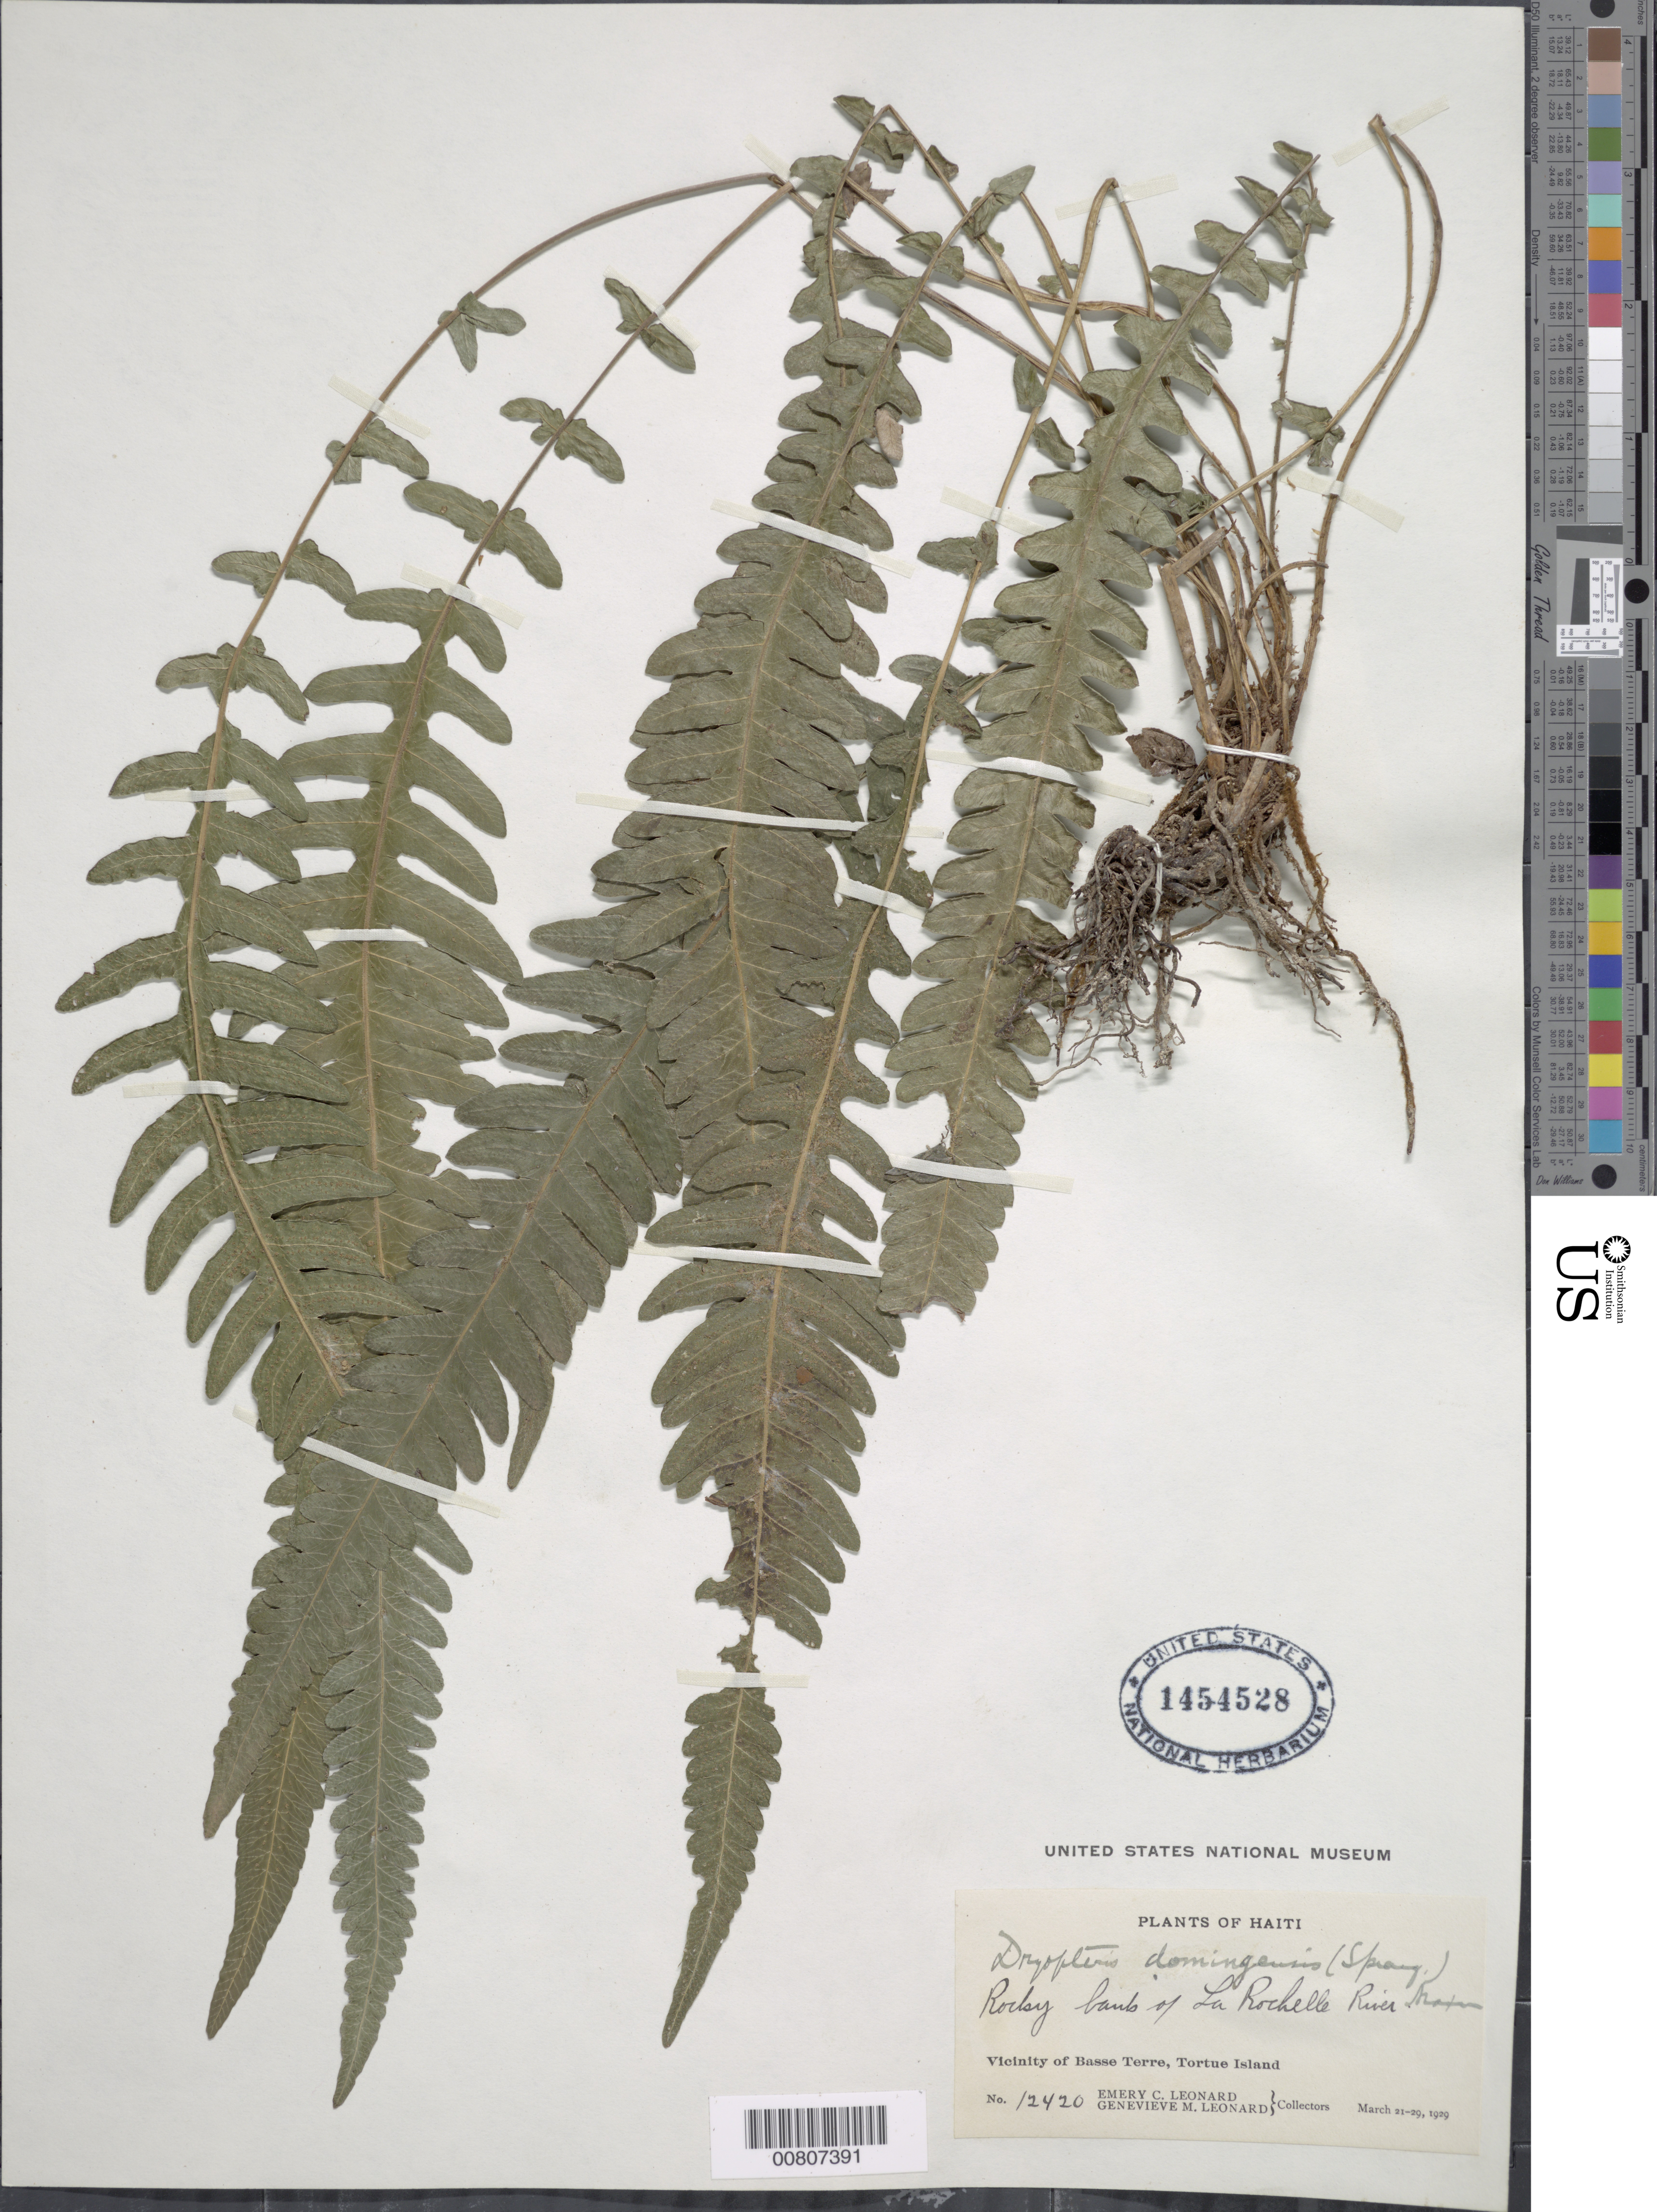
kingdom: Plantae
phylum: Tracheophyta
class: Polypodiopsida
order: Polypodiales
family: Thelypteridaceae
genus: Goniopteris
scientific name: Goniopteris guadelupensis (Wikstr.) comb. nov., ined 2015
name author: (Wikstr.)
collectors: E. C. Leonard & G. M. Leonard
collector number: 12420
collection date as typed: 21 Mar 1929 to 29 Mar 1929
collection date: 1929-03-21/1929-03-29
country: Haiti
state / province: Nord-Óuest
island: Île de la Tortue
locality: Tortue Island, Basse Terre vicinity, La Rochelle River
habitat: Rocky riverbank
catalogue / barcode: US 1454528